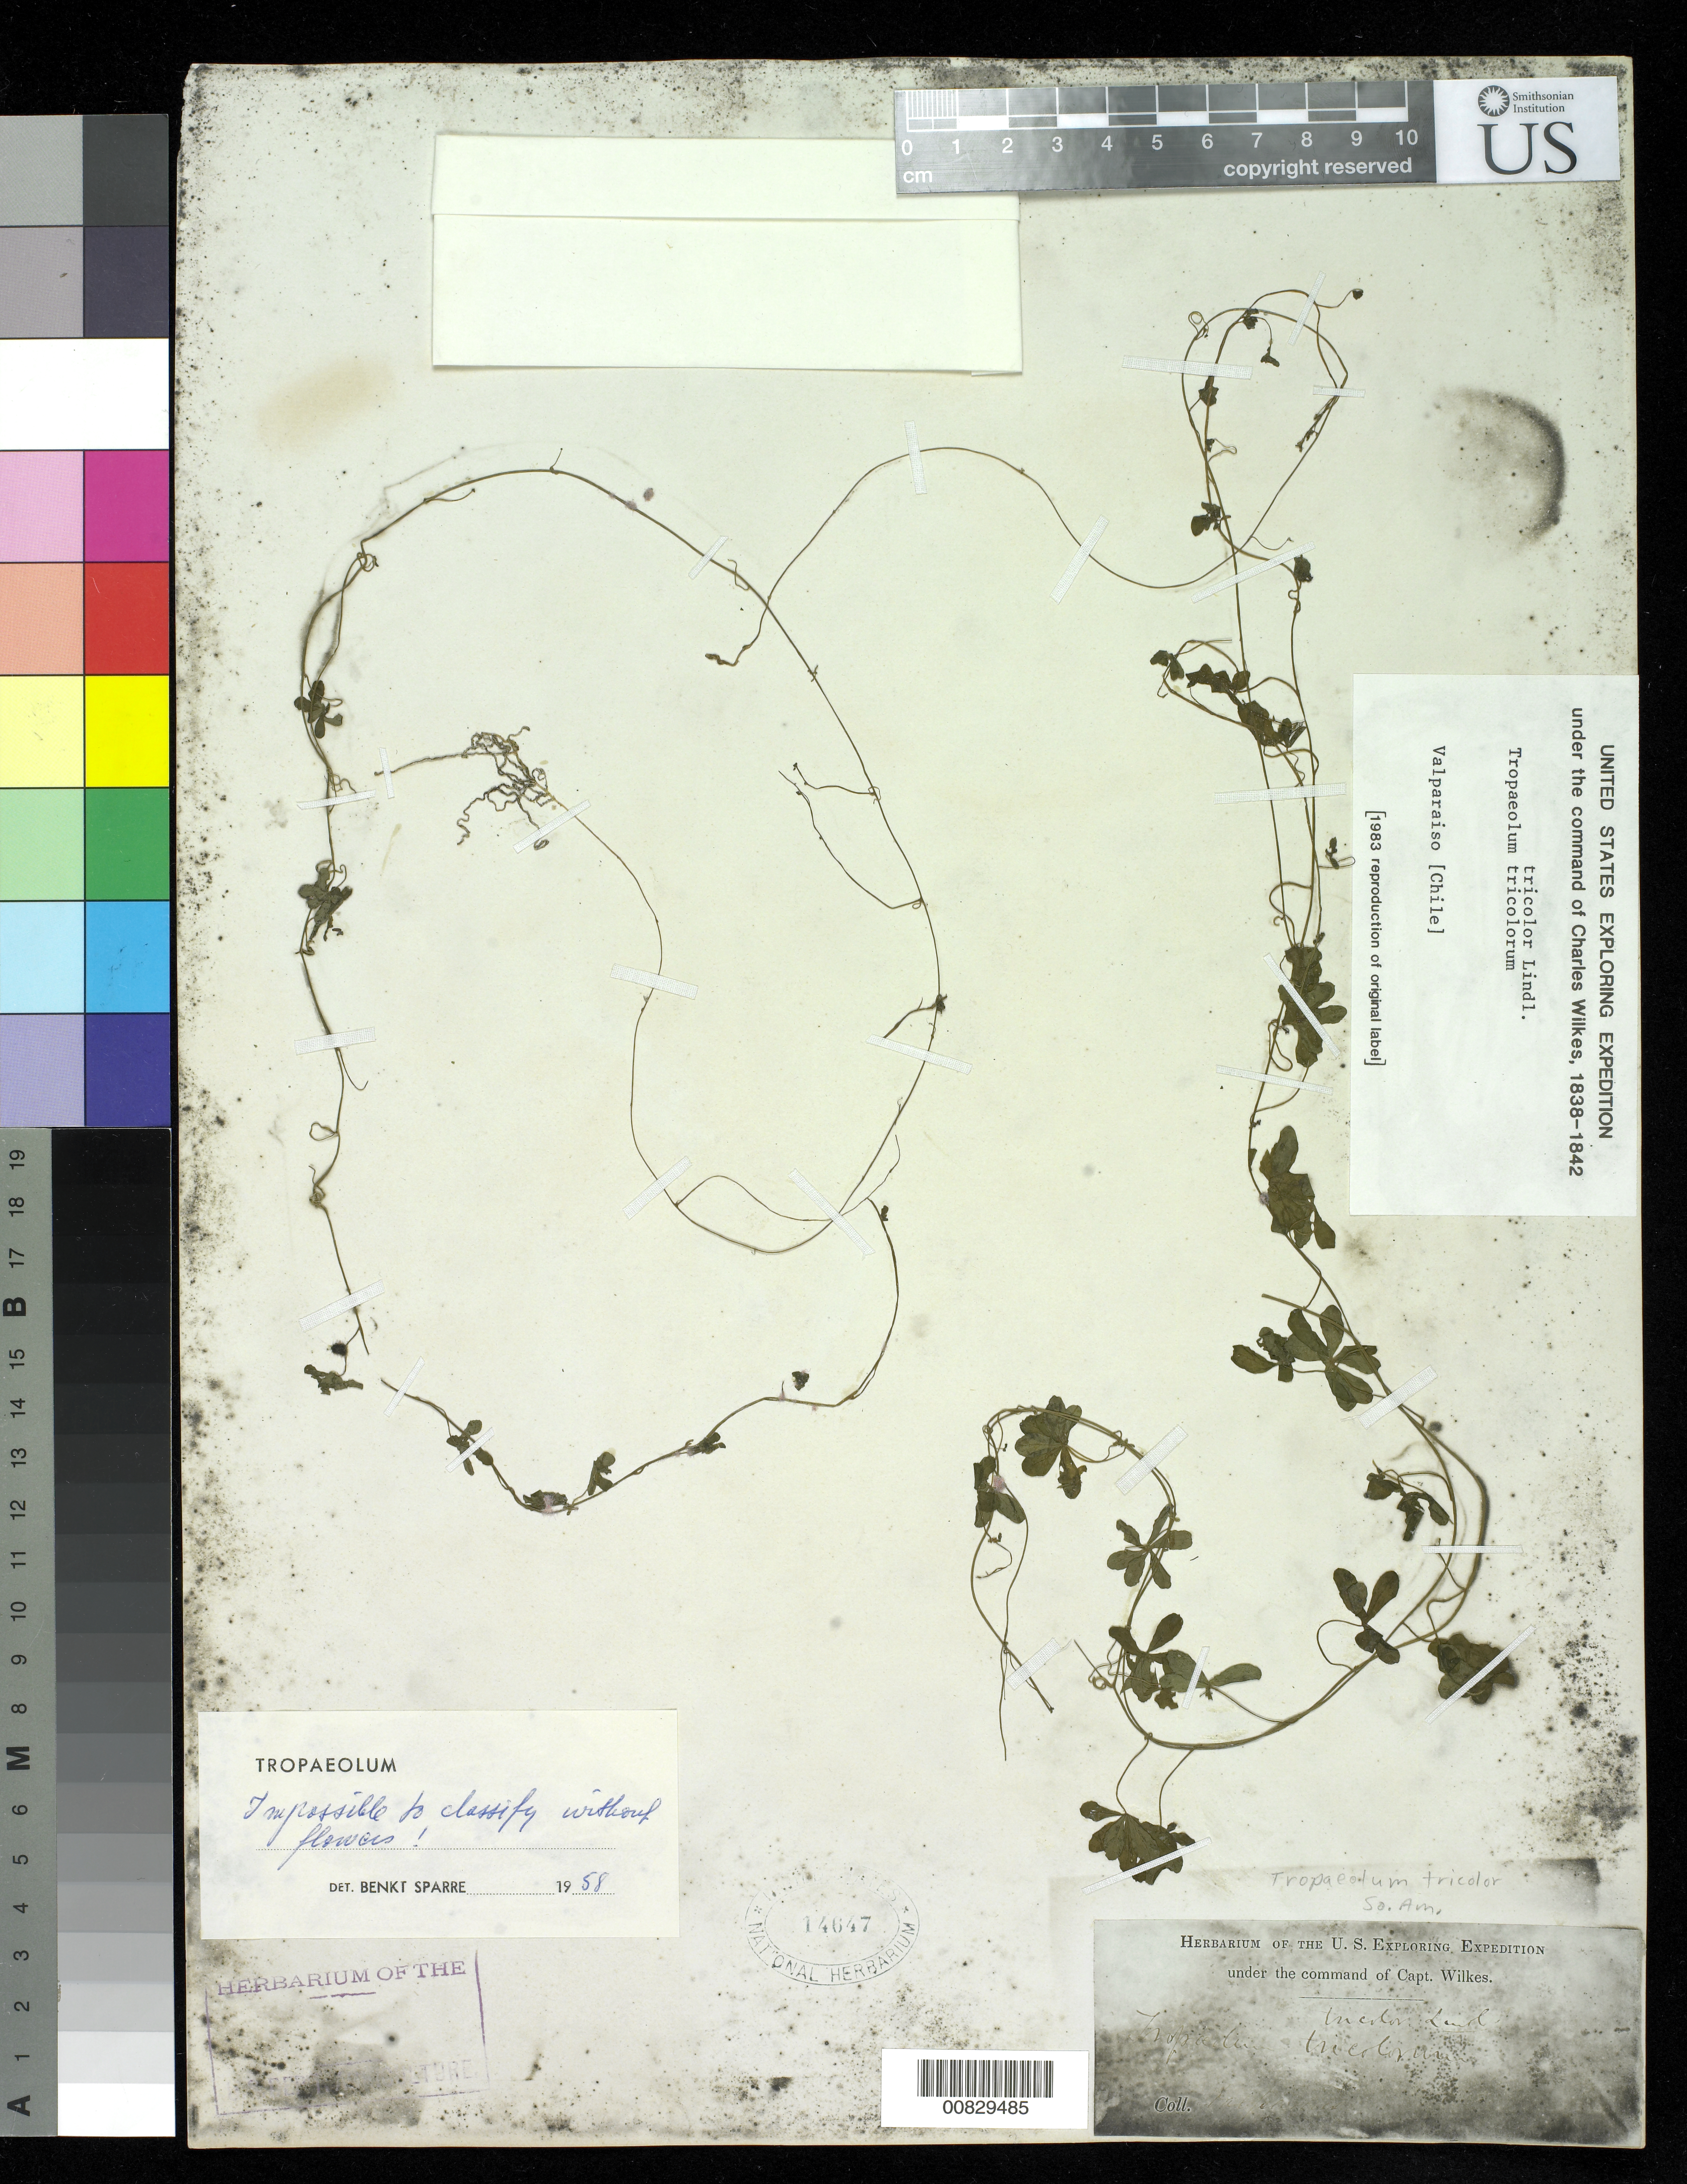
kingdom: Plantae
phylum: Tracheophyta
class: Magnoliopsida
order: Brassicales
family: Tropaeolaceae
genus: Tropaeolum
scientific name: Tropaeolum tricolor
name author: Sweet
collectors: Wilkes Explor. Exped.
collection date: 1838/1842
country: Chile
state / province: Valparaíso (V)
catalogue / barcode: US 14647